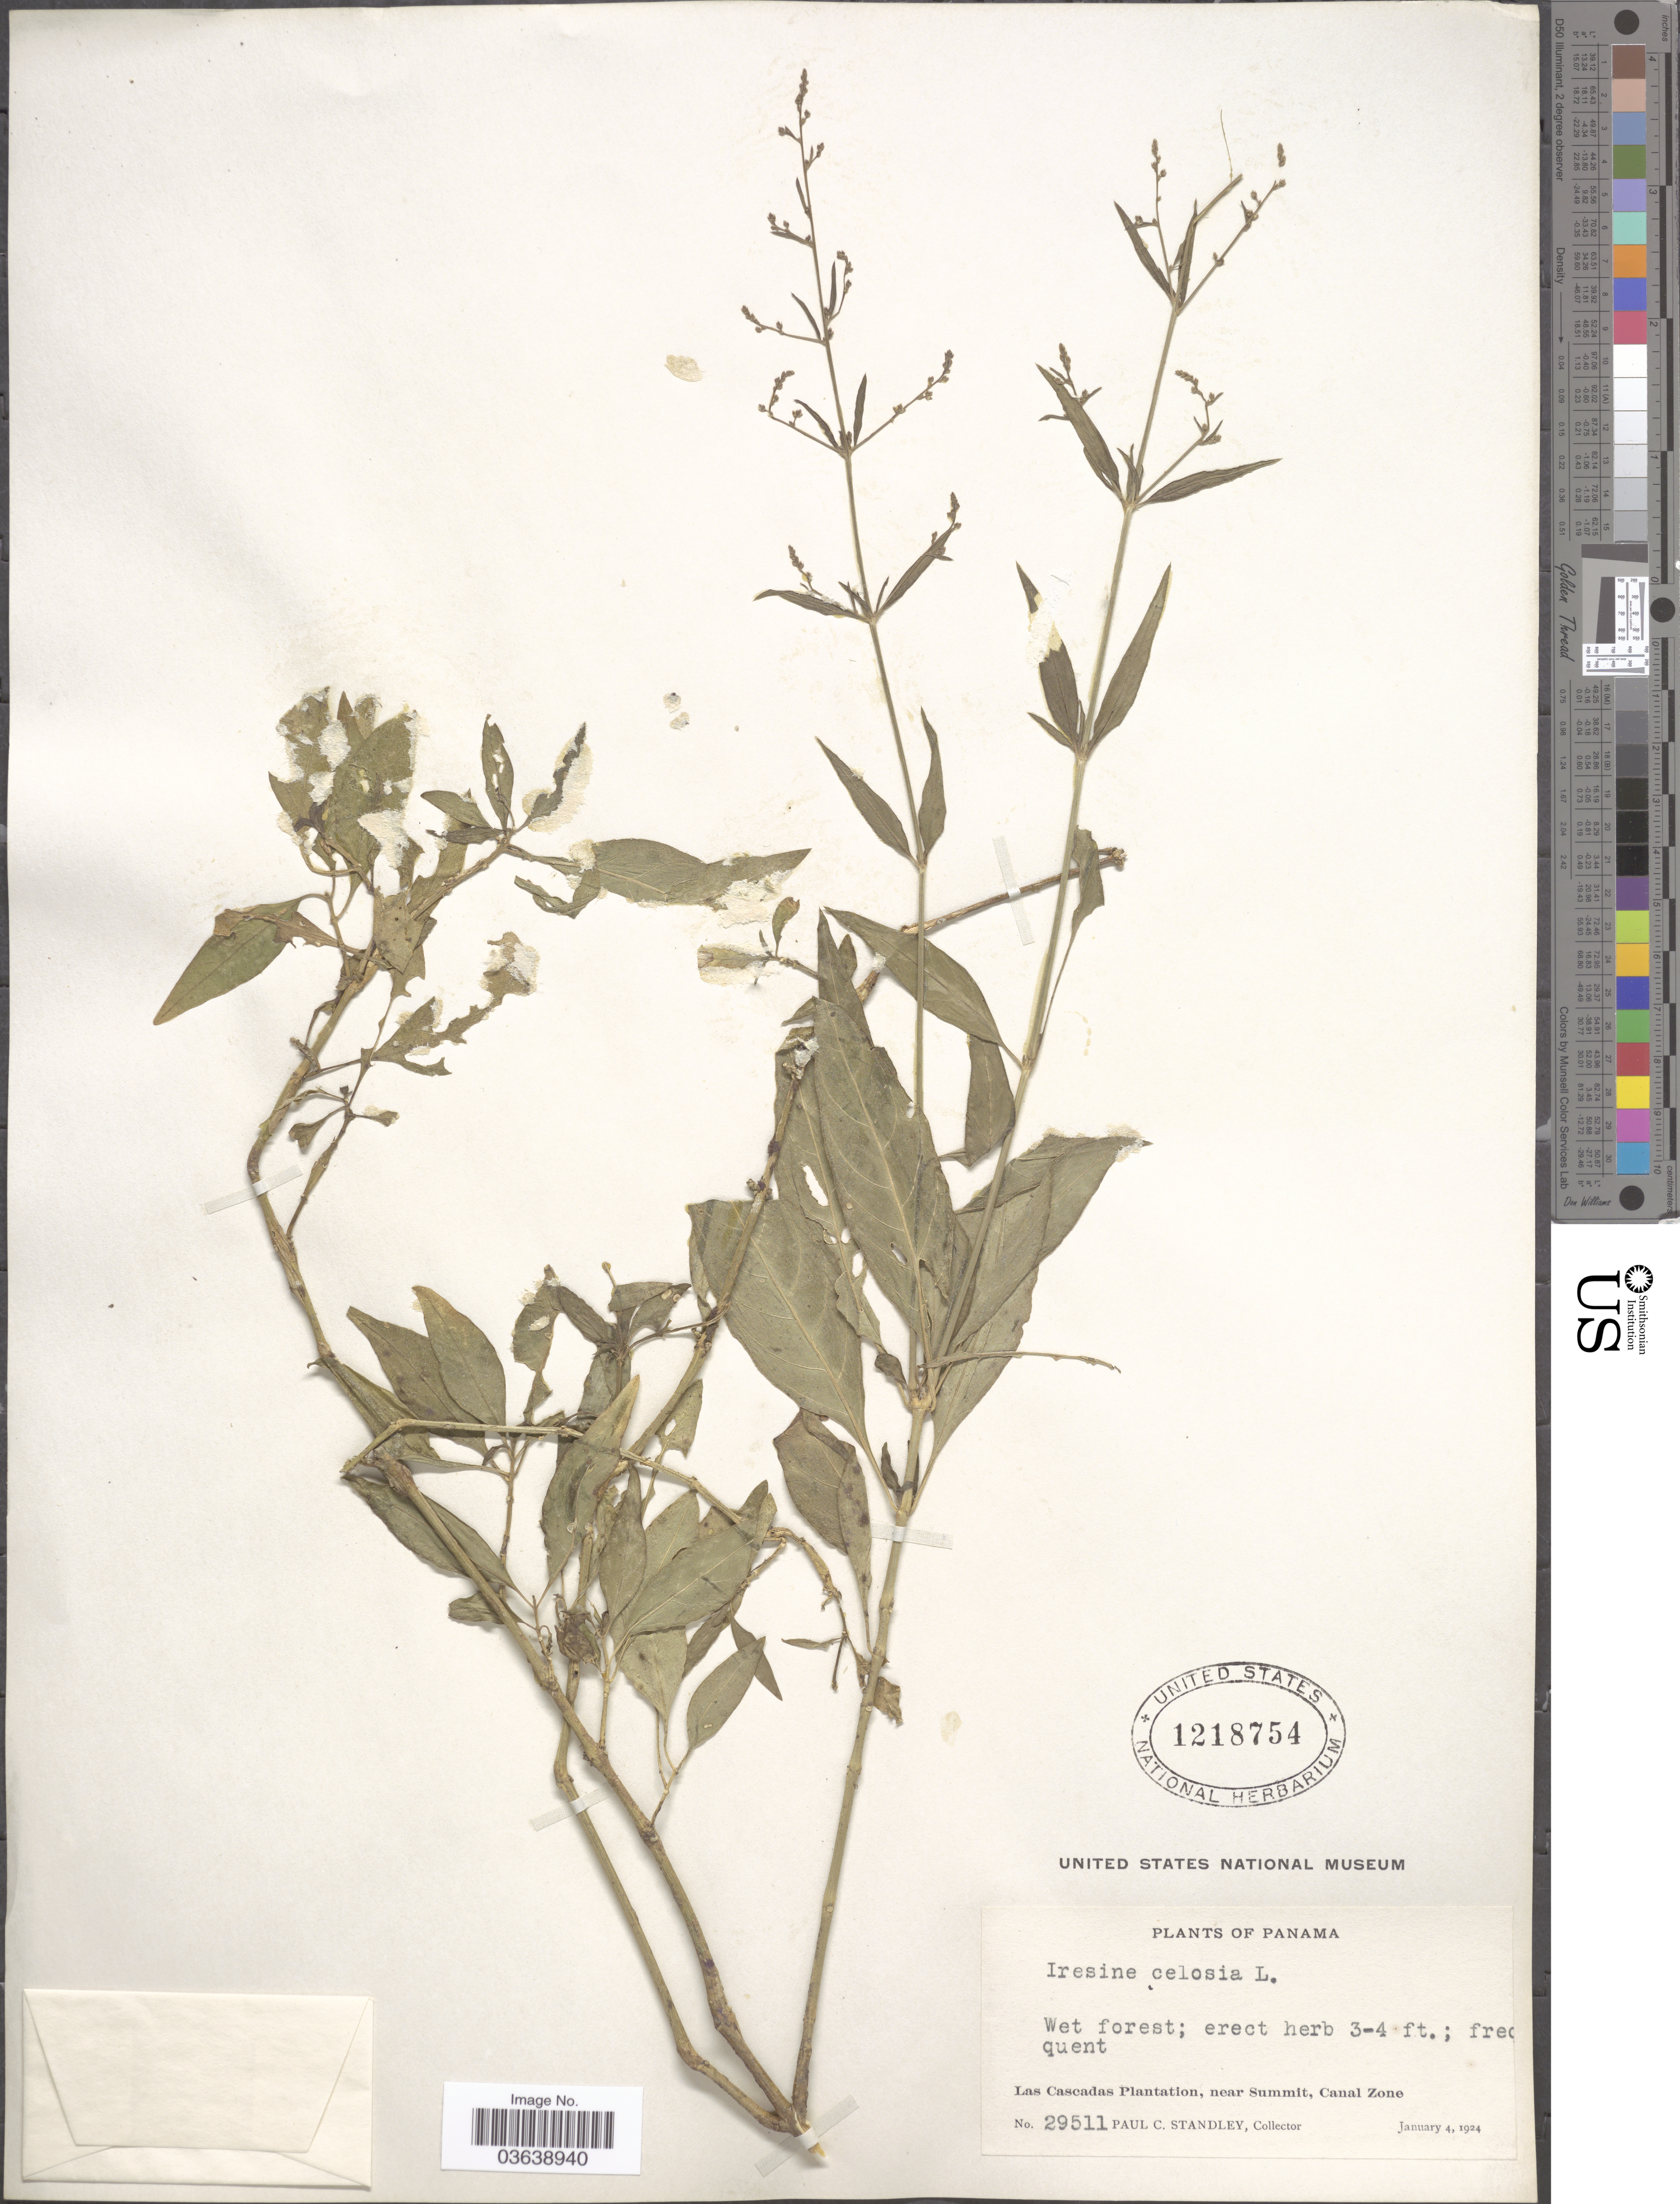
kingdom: Plantae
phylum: Tracheophyta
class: Magnoliopsida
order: Caryophyllales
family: Amaranthaceae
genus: Iresine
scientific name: Iresine celosia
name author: L.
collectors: P. C. Standley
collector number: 29511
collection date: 1924-01-04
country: Panama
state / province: Colón / Panamá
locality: Las Cascadas Plantation, near Summit, Canal Zone.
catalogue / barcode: US 1218754